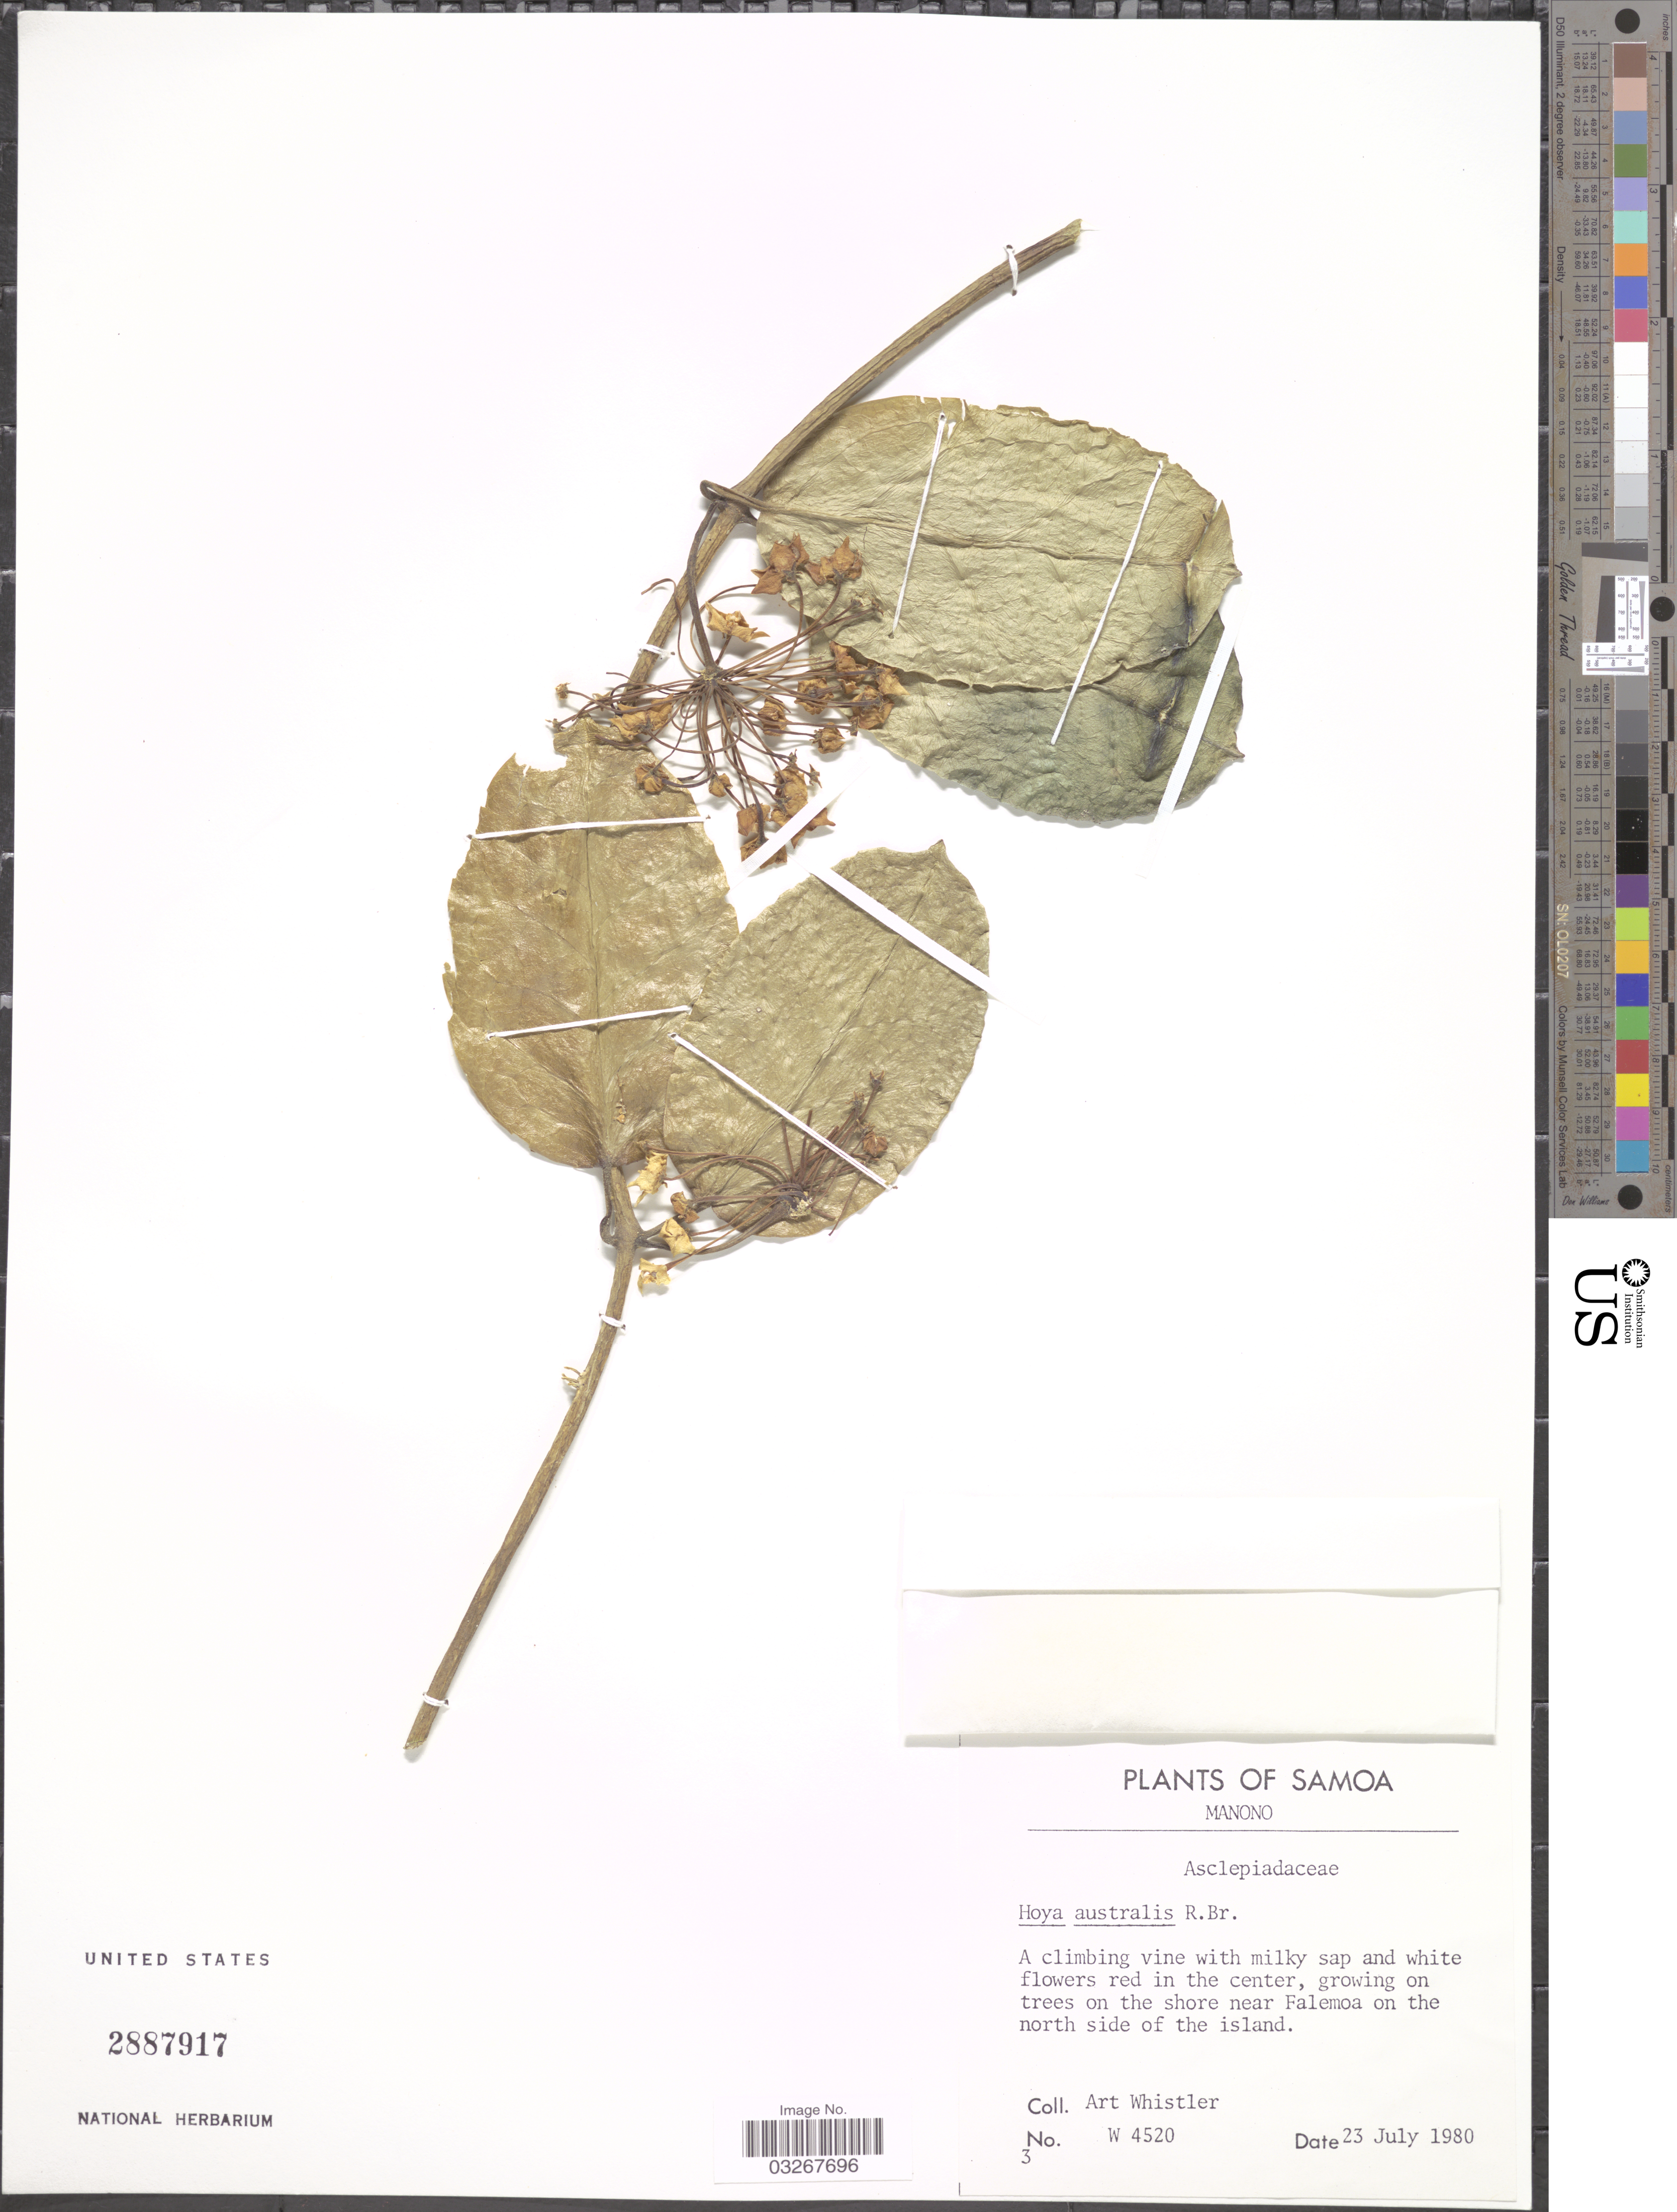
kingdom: Plantae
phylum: Tracheophyta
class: Magnoliopsida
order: Gentianales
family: Apocynaceae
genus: Hoya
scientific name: Hoya australis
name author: R. Br. ex J. Traill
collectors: A. Whistler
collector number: W4520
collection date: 1980-07-23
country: Samoa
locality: Samoa. Manono. On the shore near Falemoa on the north side of the island.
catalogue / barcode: US 2887917